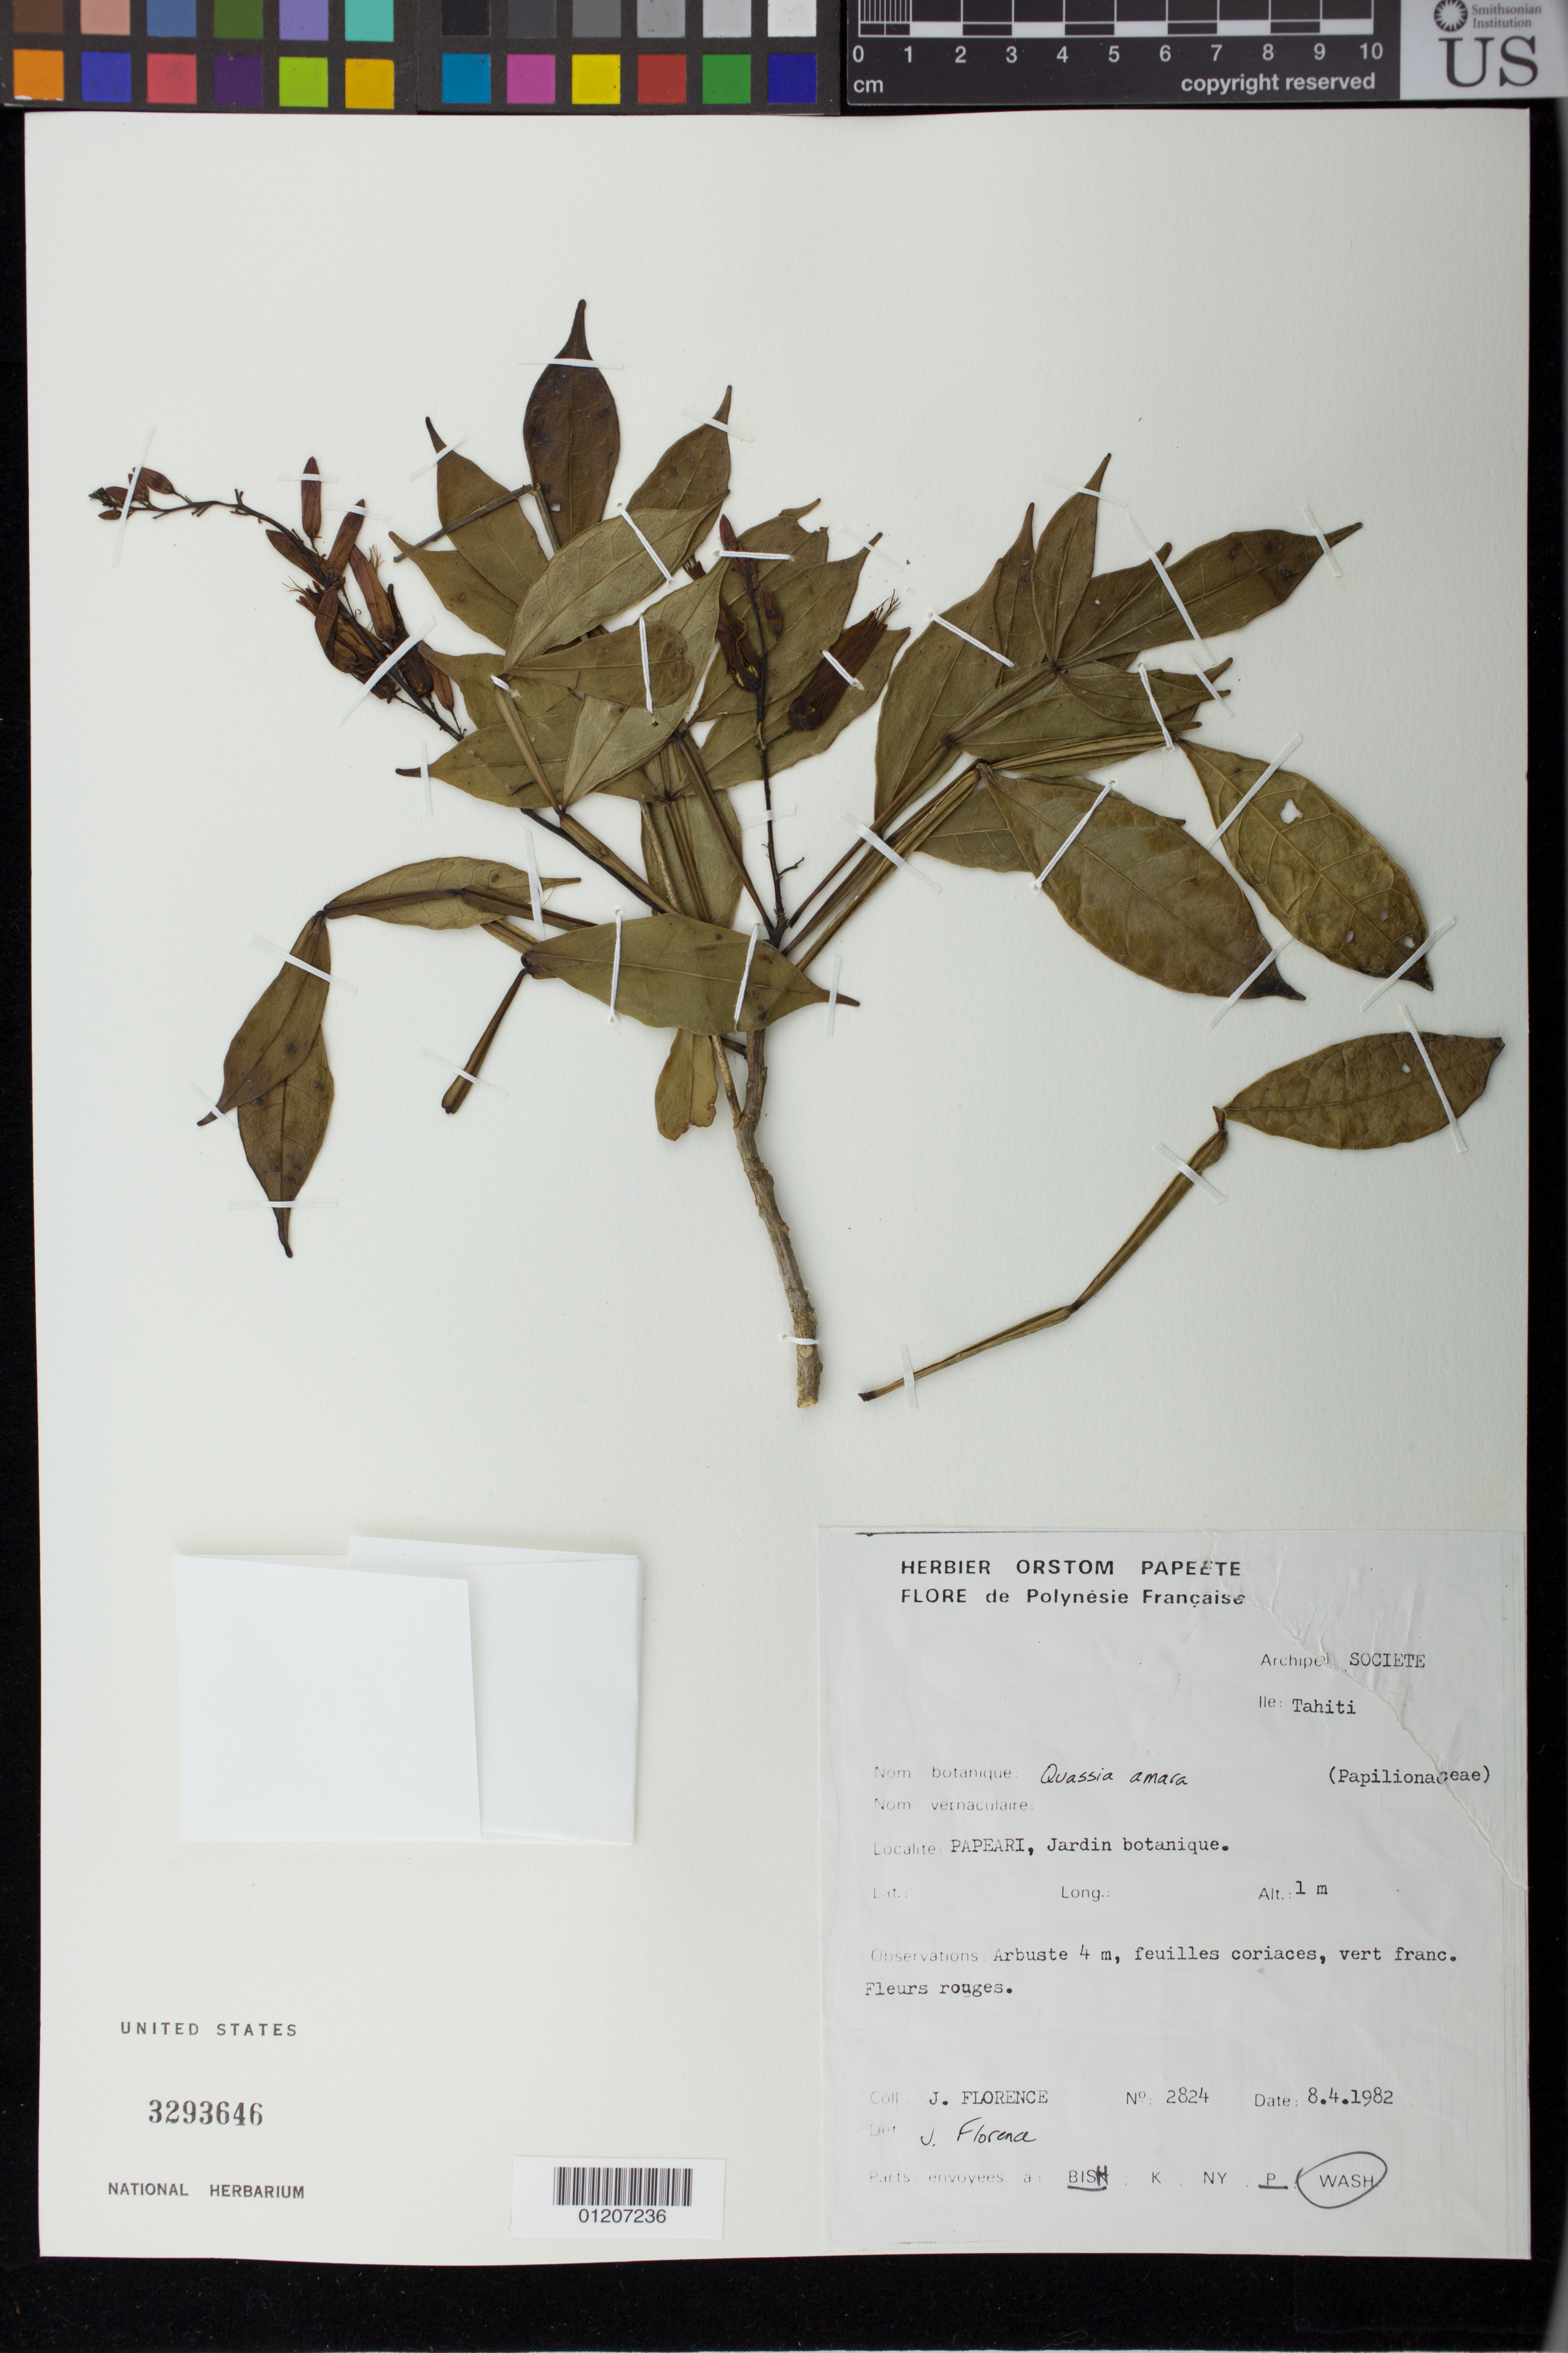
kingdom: Plantae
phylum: Tracheophyta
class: Magnoliopsida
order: Sapindales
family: Simaroubaceae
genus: Quassia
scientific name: Quassia amara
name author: L.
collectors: J. Florence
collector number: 2824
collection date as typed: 08 Apr 1982 or 04 Aug 1982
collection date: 1982-04-08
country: French Polynesia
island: Tahiti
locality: Papeari, botanical garden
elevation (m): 1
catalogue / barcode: US 3293646